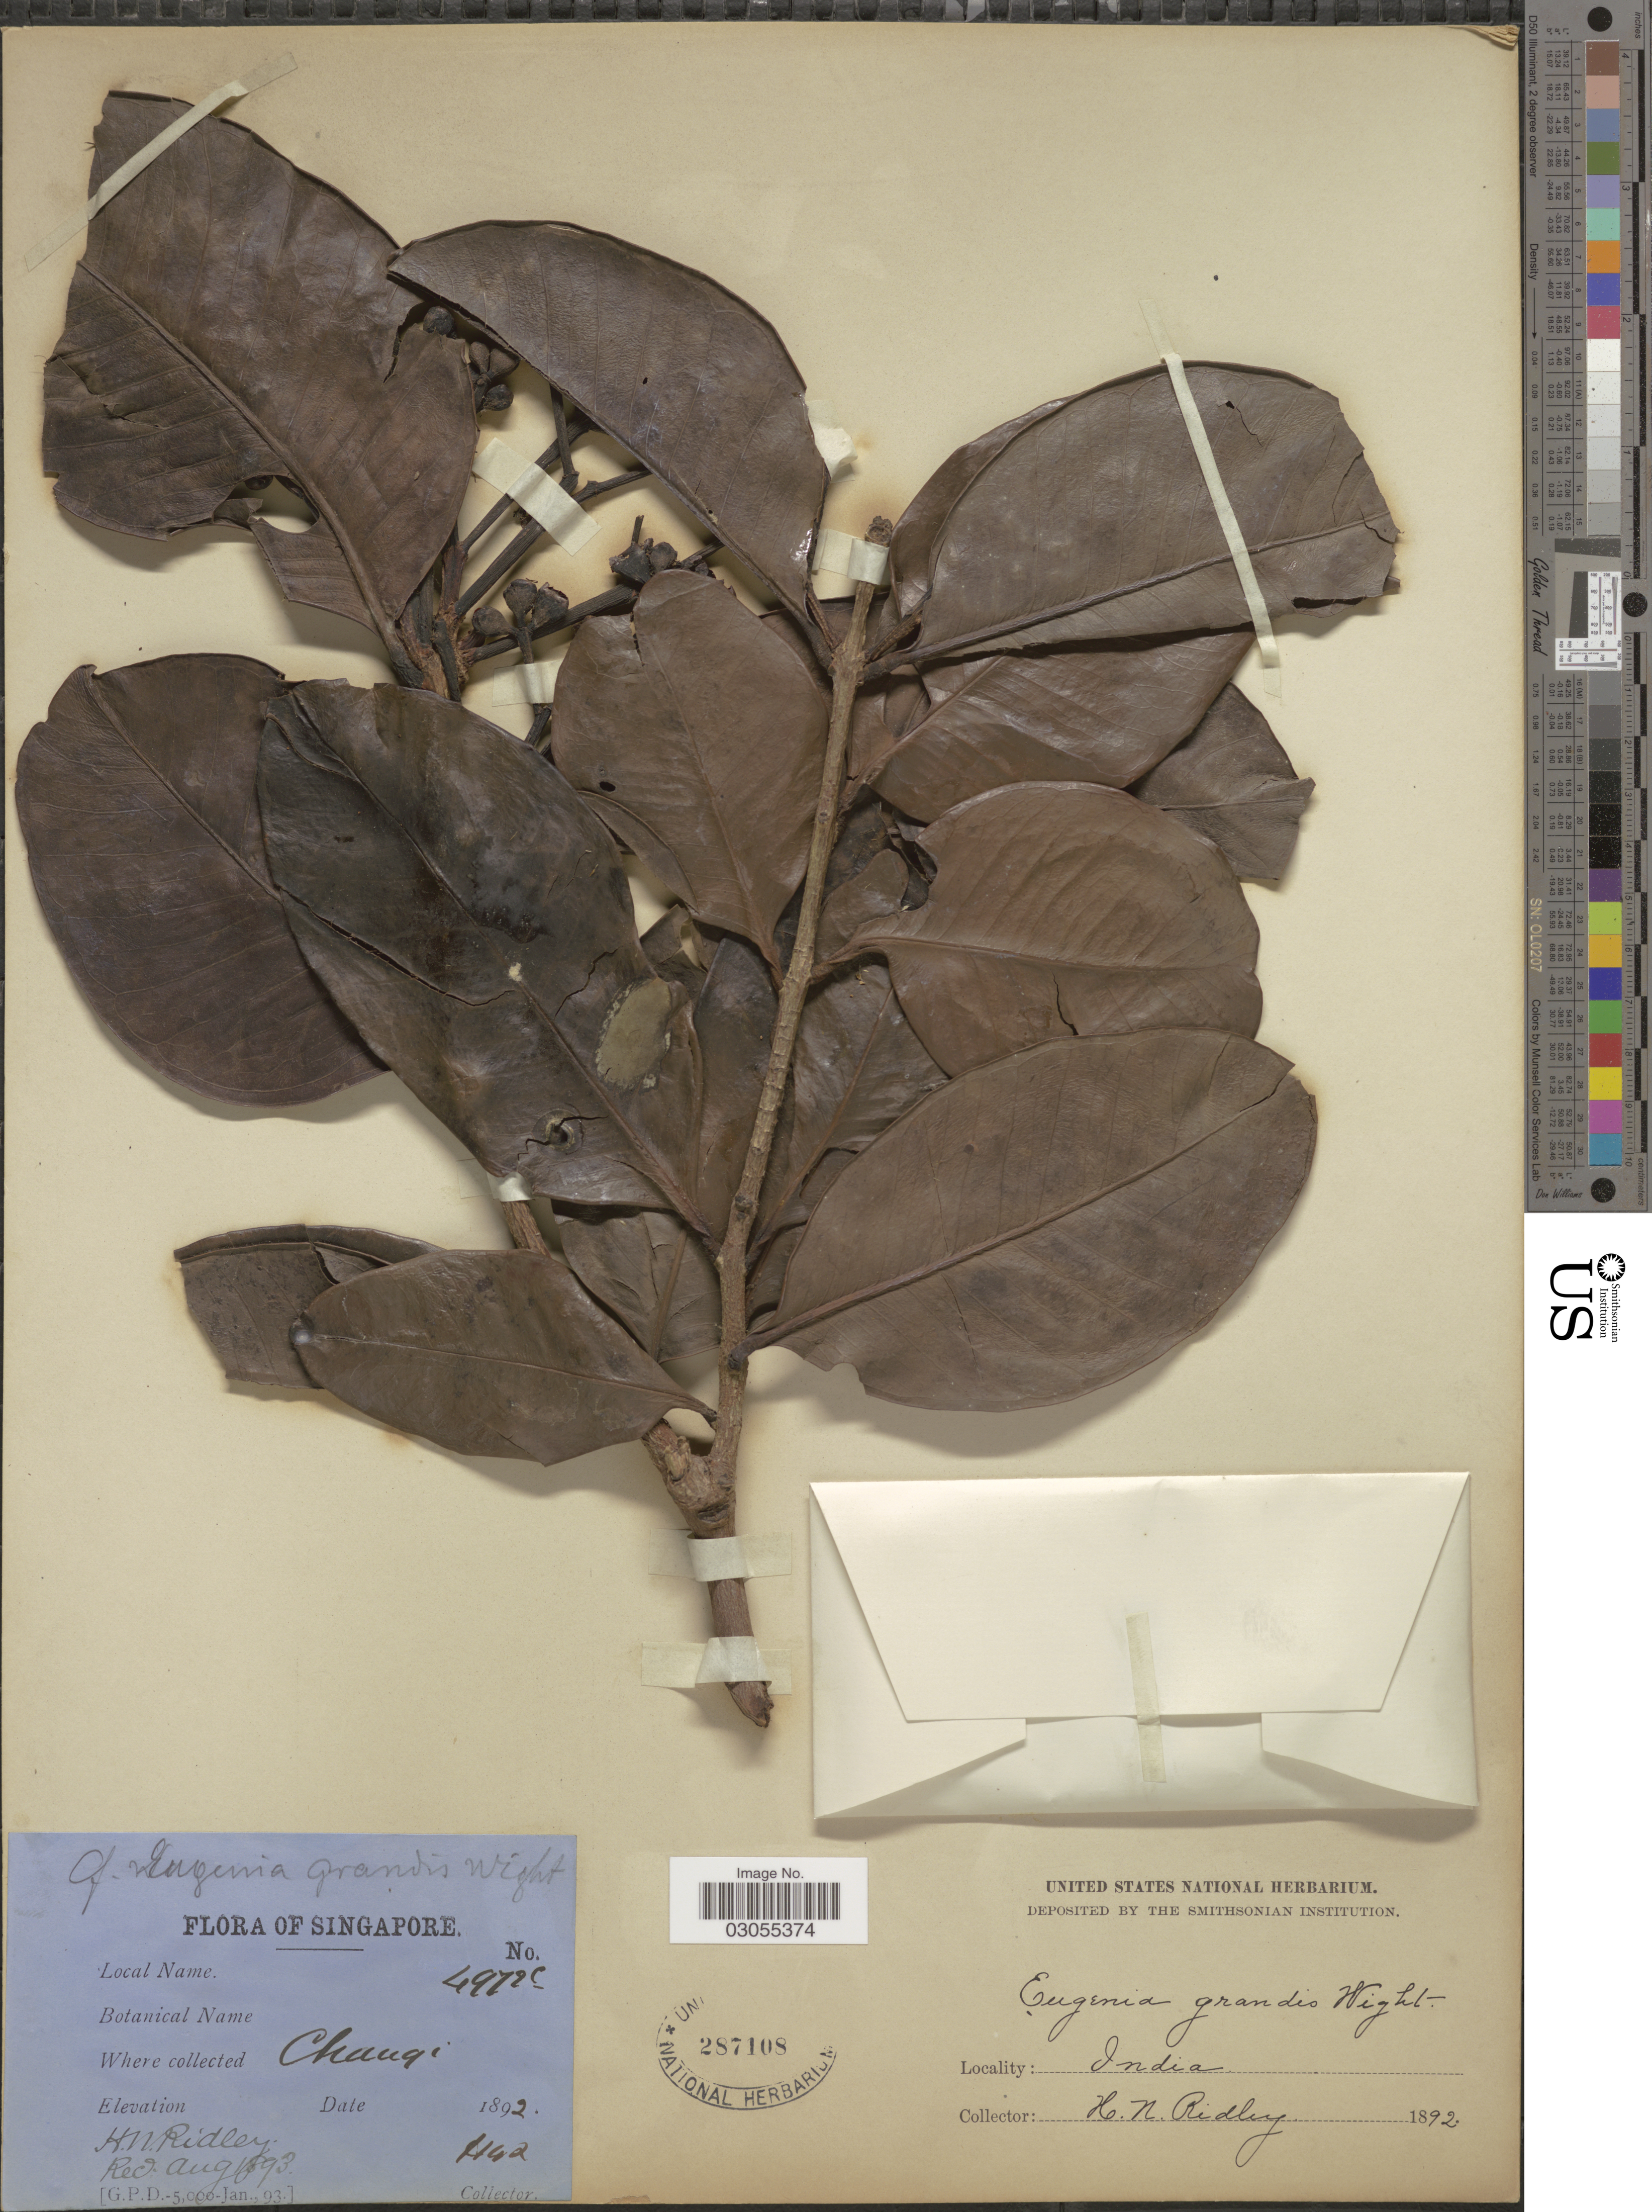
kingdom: Plantae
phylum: Tracheophyta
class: Magnoliopsida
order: Myrtales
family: Myrtaceae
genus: Syzygium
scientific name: Syzygium grande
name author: (Wight) Walp.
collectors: H. N. Ridley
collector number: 7972C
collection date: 1892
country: Singapore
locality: Changi.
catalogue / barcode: US 287108